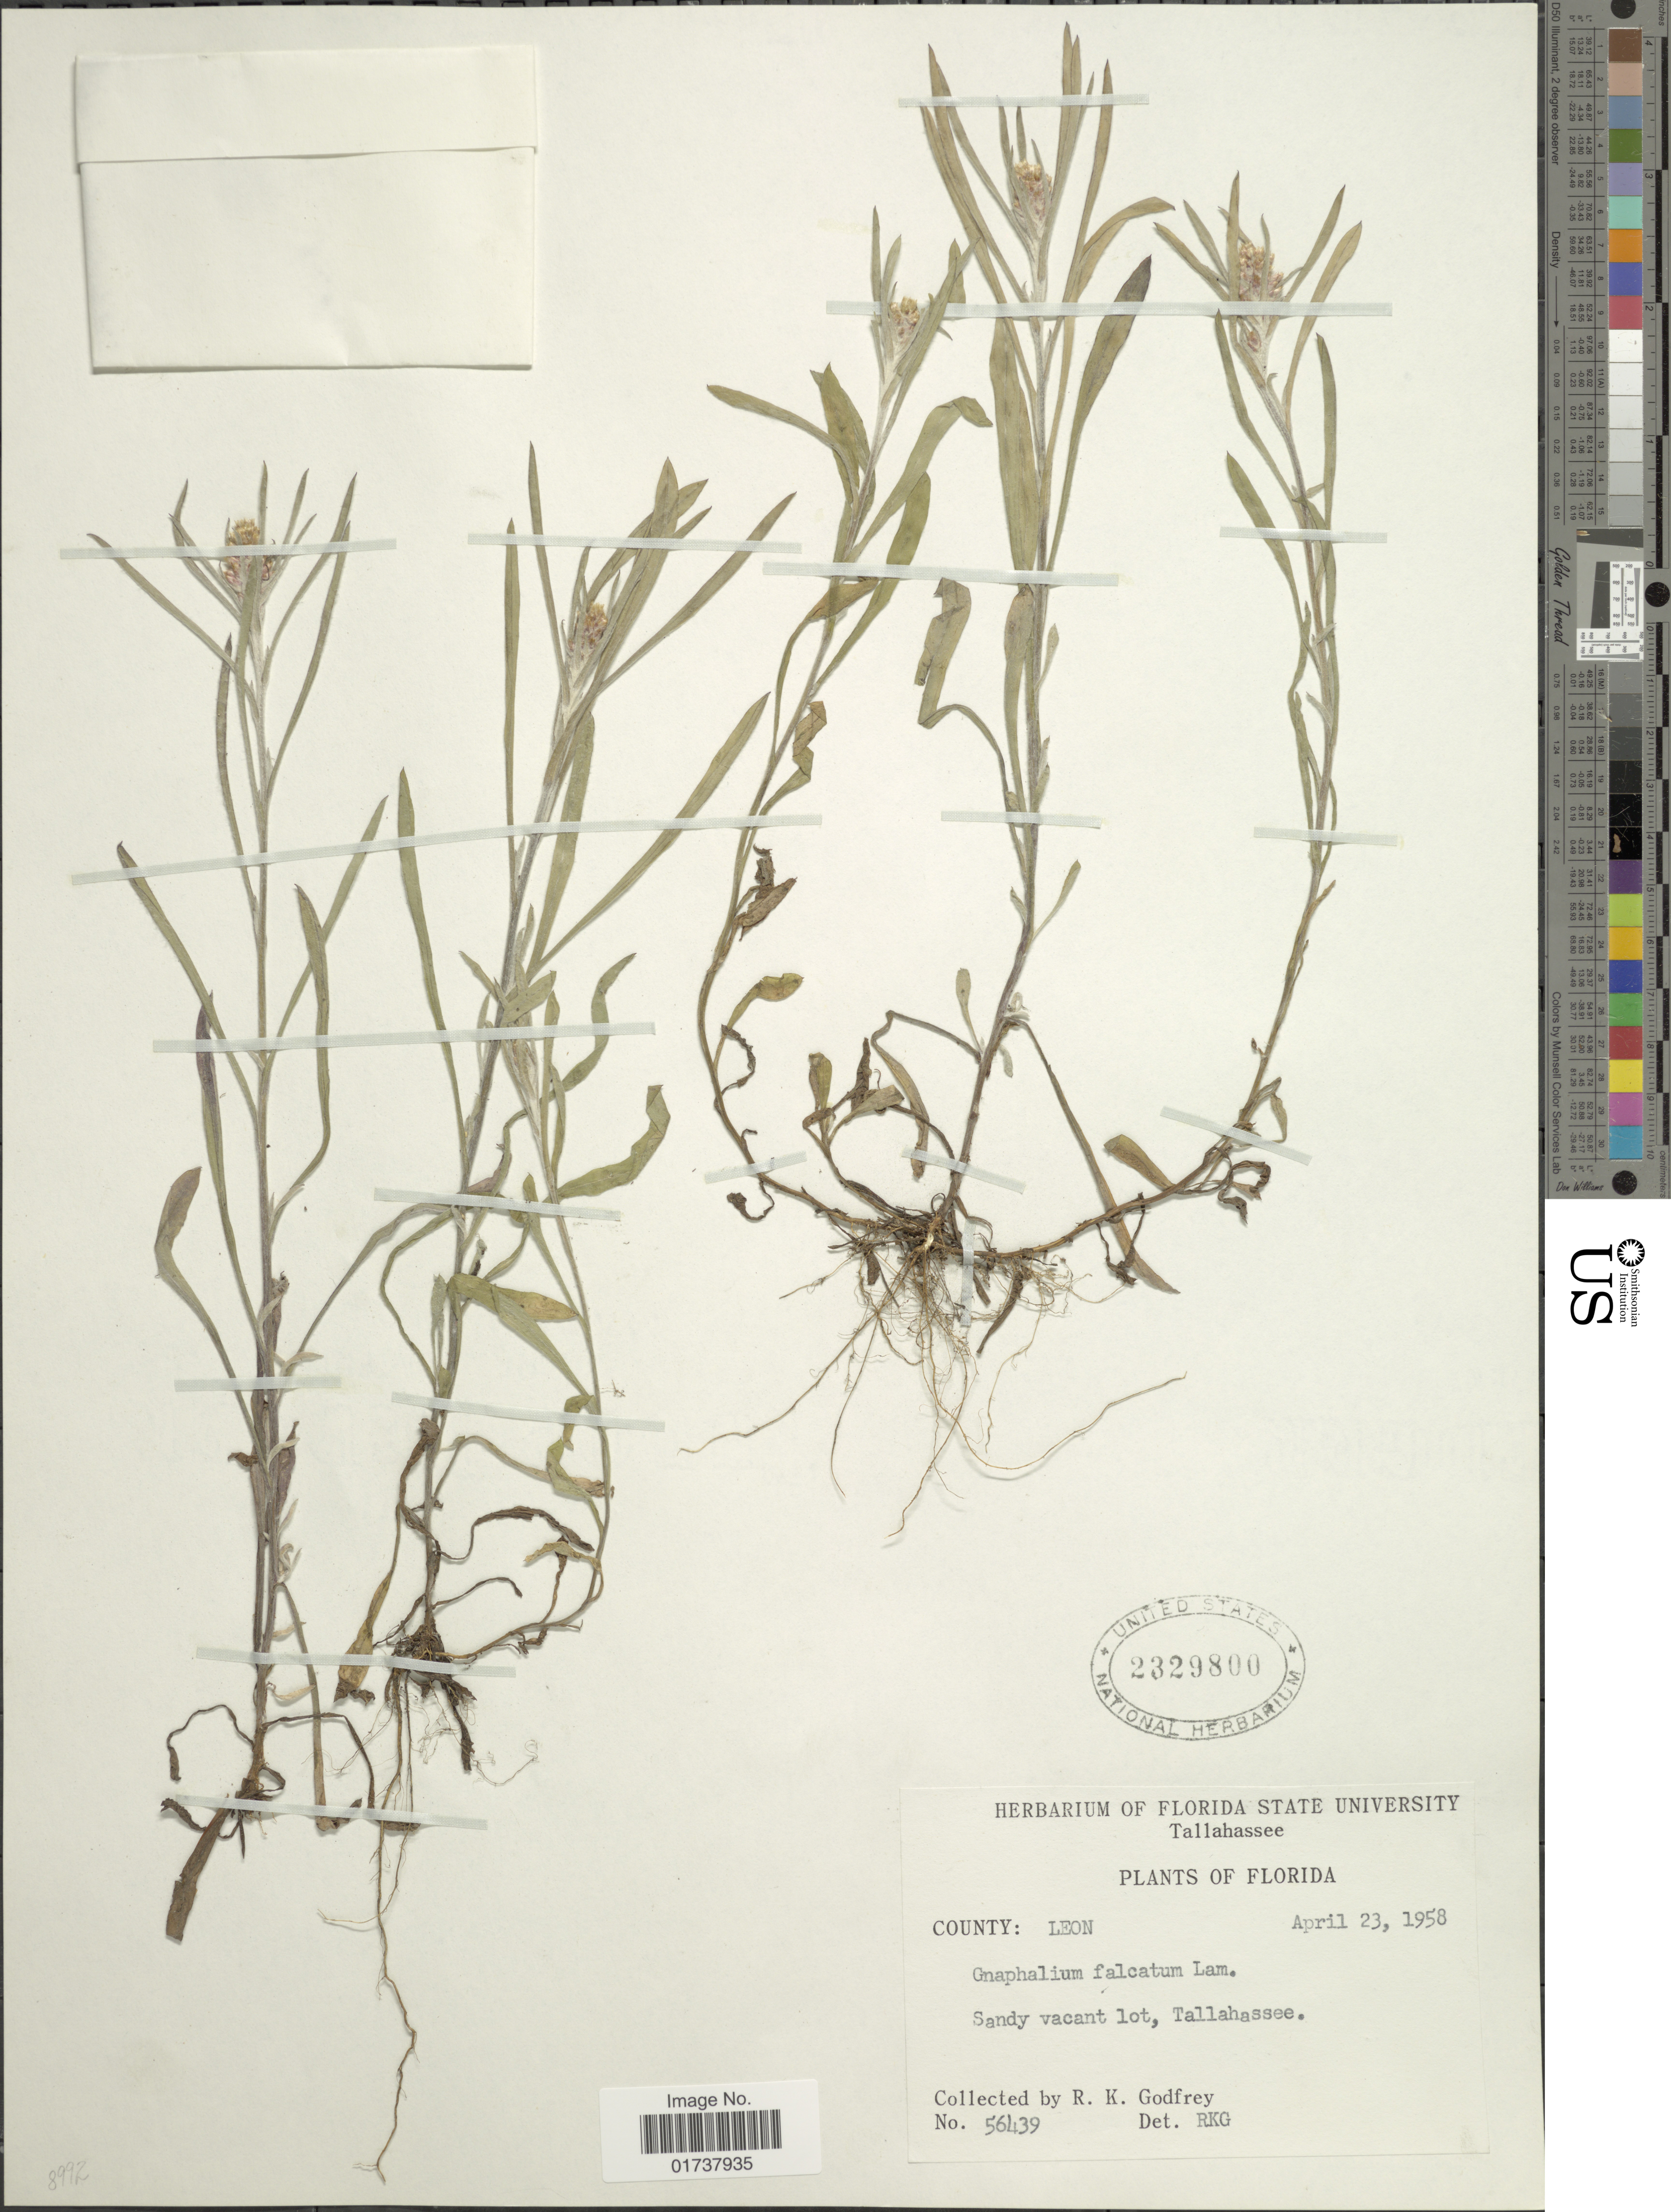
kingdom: Plantae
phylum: Tracheophyta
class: Magnoliopsida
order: Asterales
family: Asteraceae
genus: Gamochaeta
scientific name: Gamochaeta falcata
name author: (Lam.) Cabrera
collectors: R. K. Godfrey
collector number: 56439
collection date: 1958-04-23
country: United States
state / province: Florida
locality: Tallahassee, County: Leon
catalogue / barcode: US 2329800